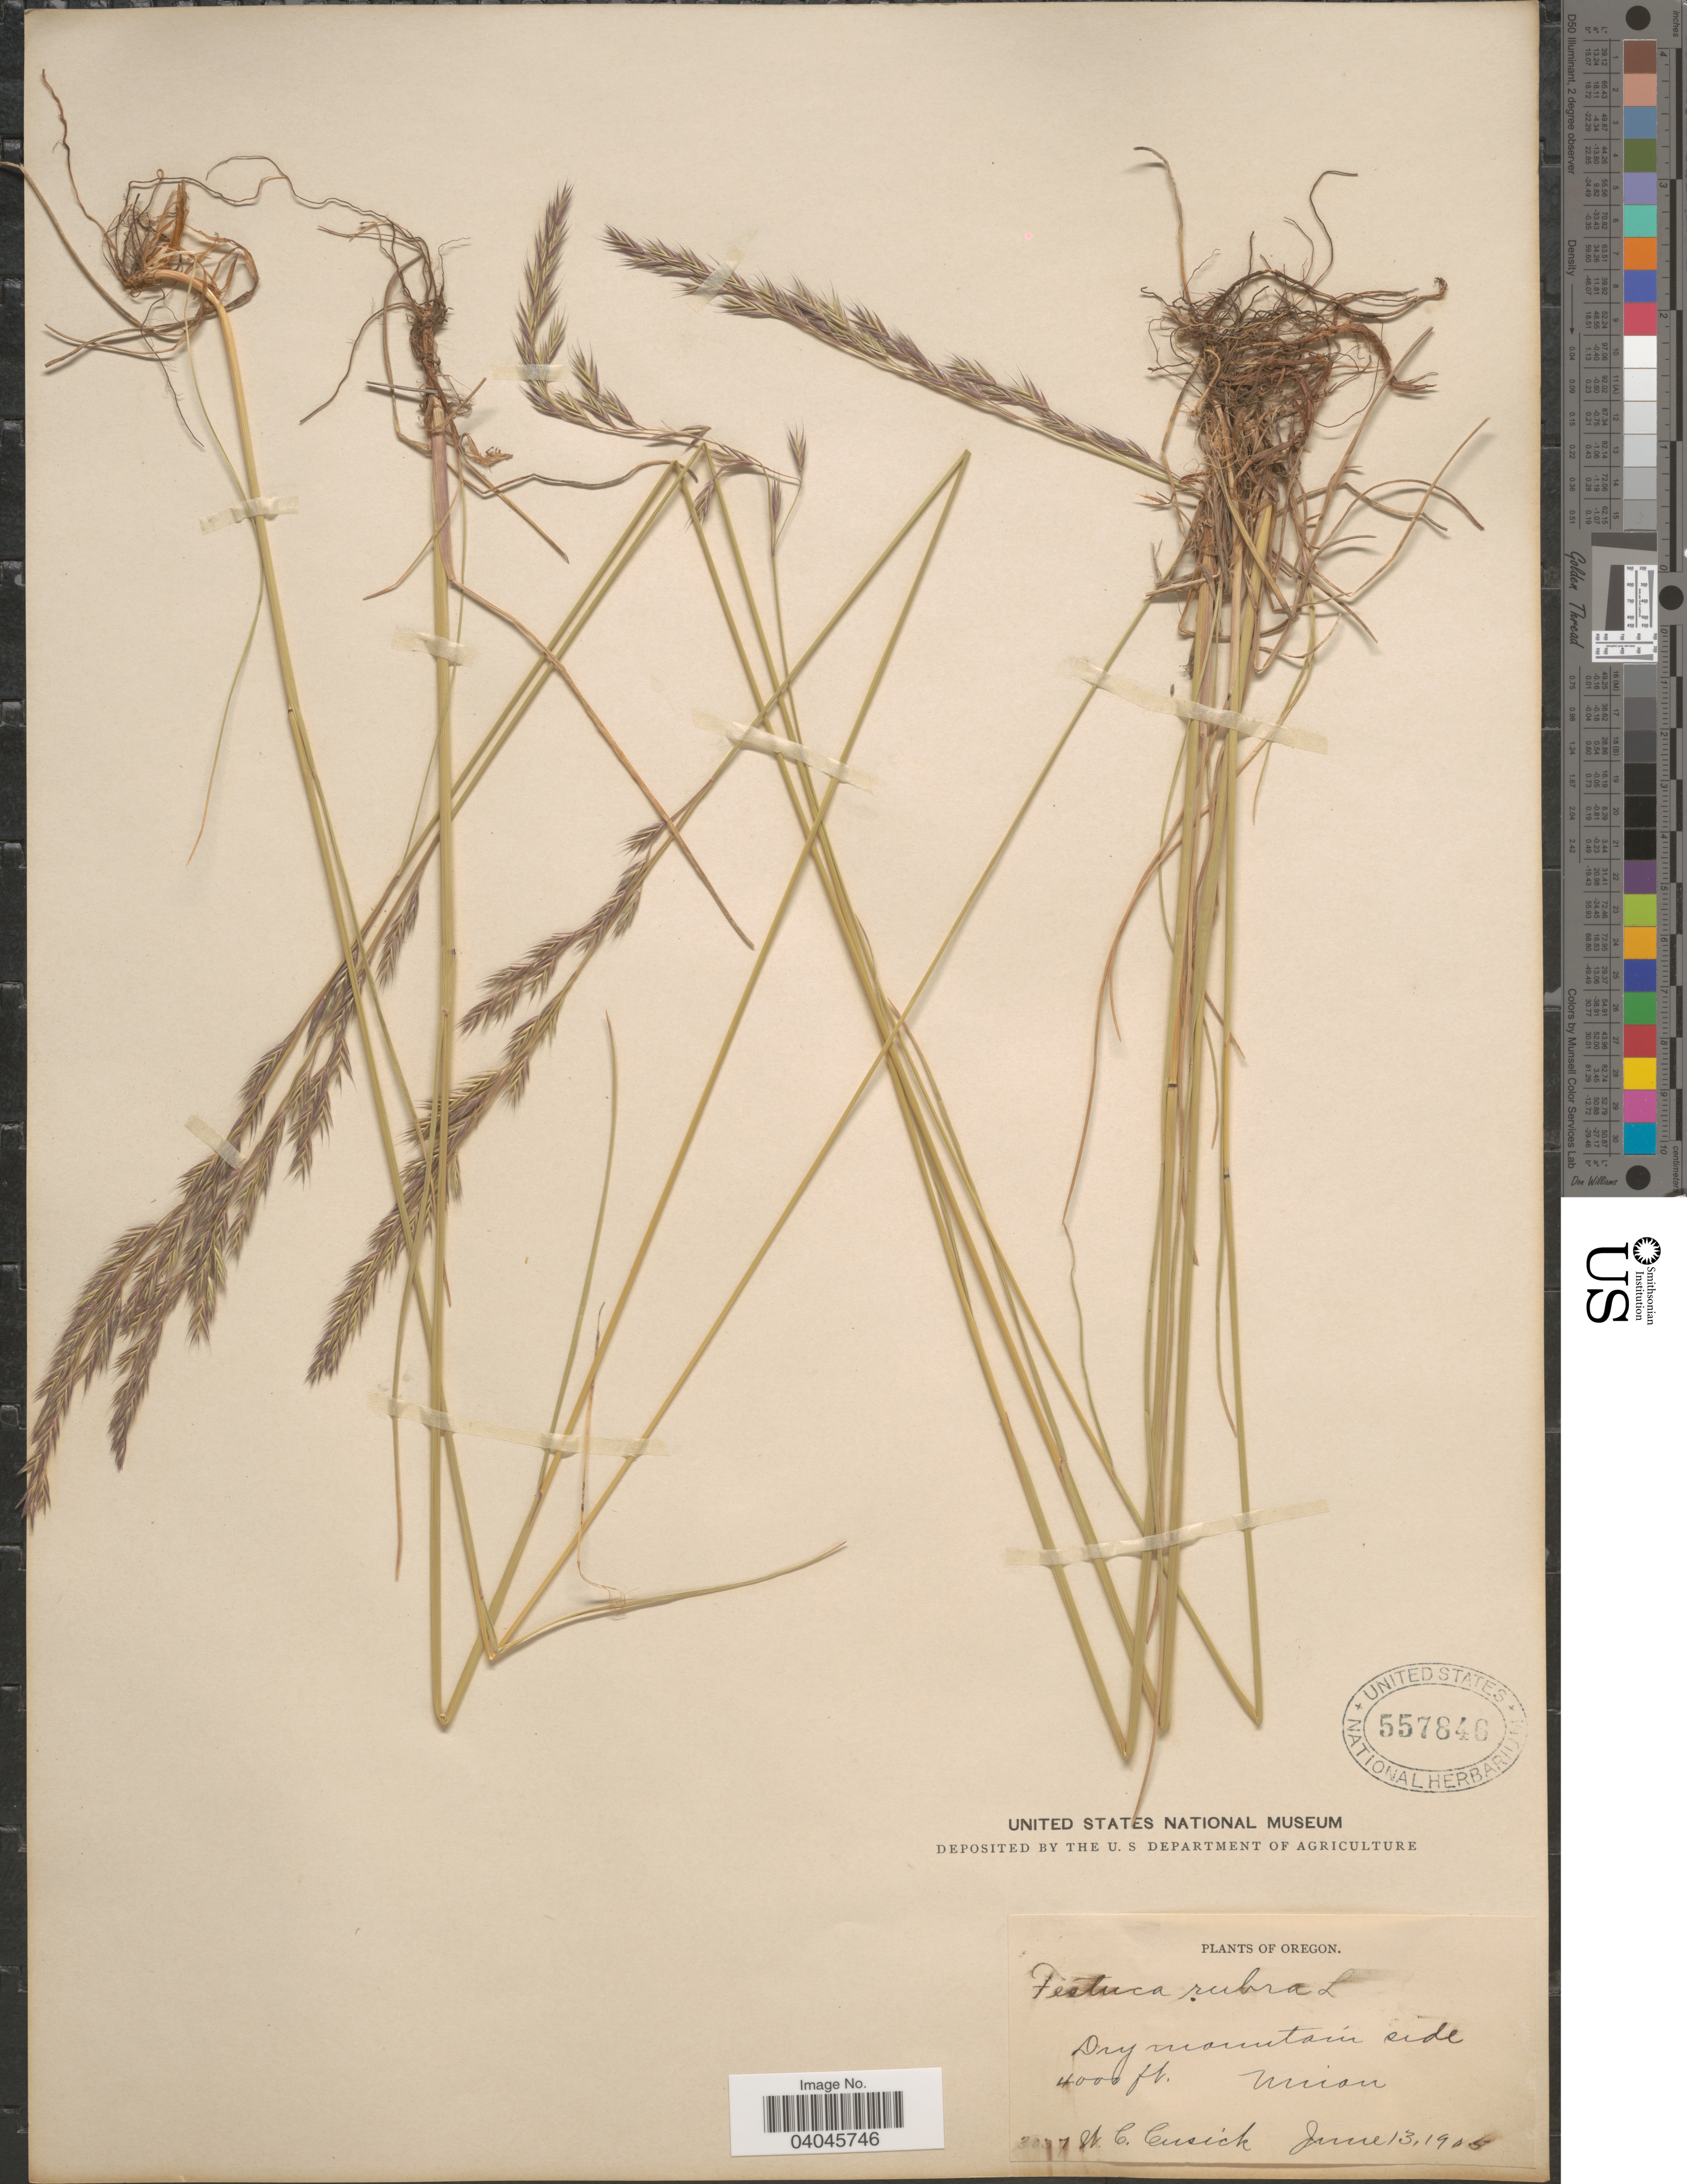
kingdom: Plantae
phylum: Tracheophyta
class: Liliopsida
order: Poales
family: Poaceae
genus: Festuca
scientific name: Festuca rubra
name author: L.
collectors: W. C. Cusick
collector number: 3037*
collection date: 1905-06-13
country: United States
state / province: Oregon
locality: Union.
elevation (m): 1219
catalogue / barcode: US 557846